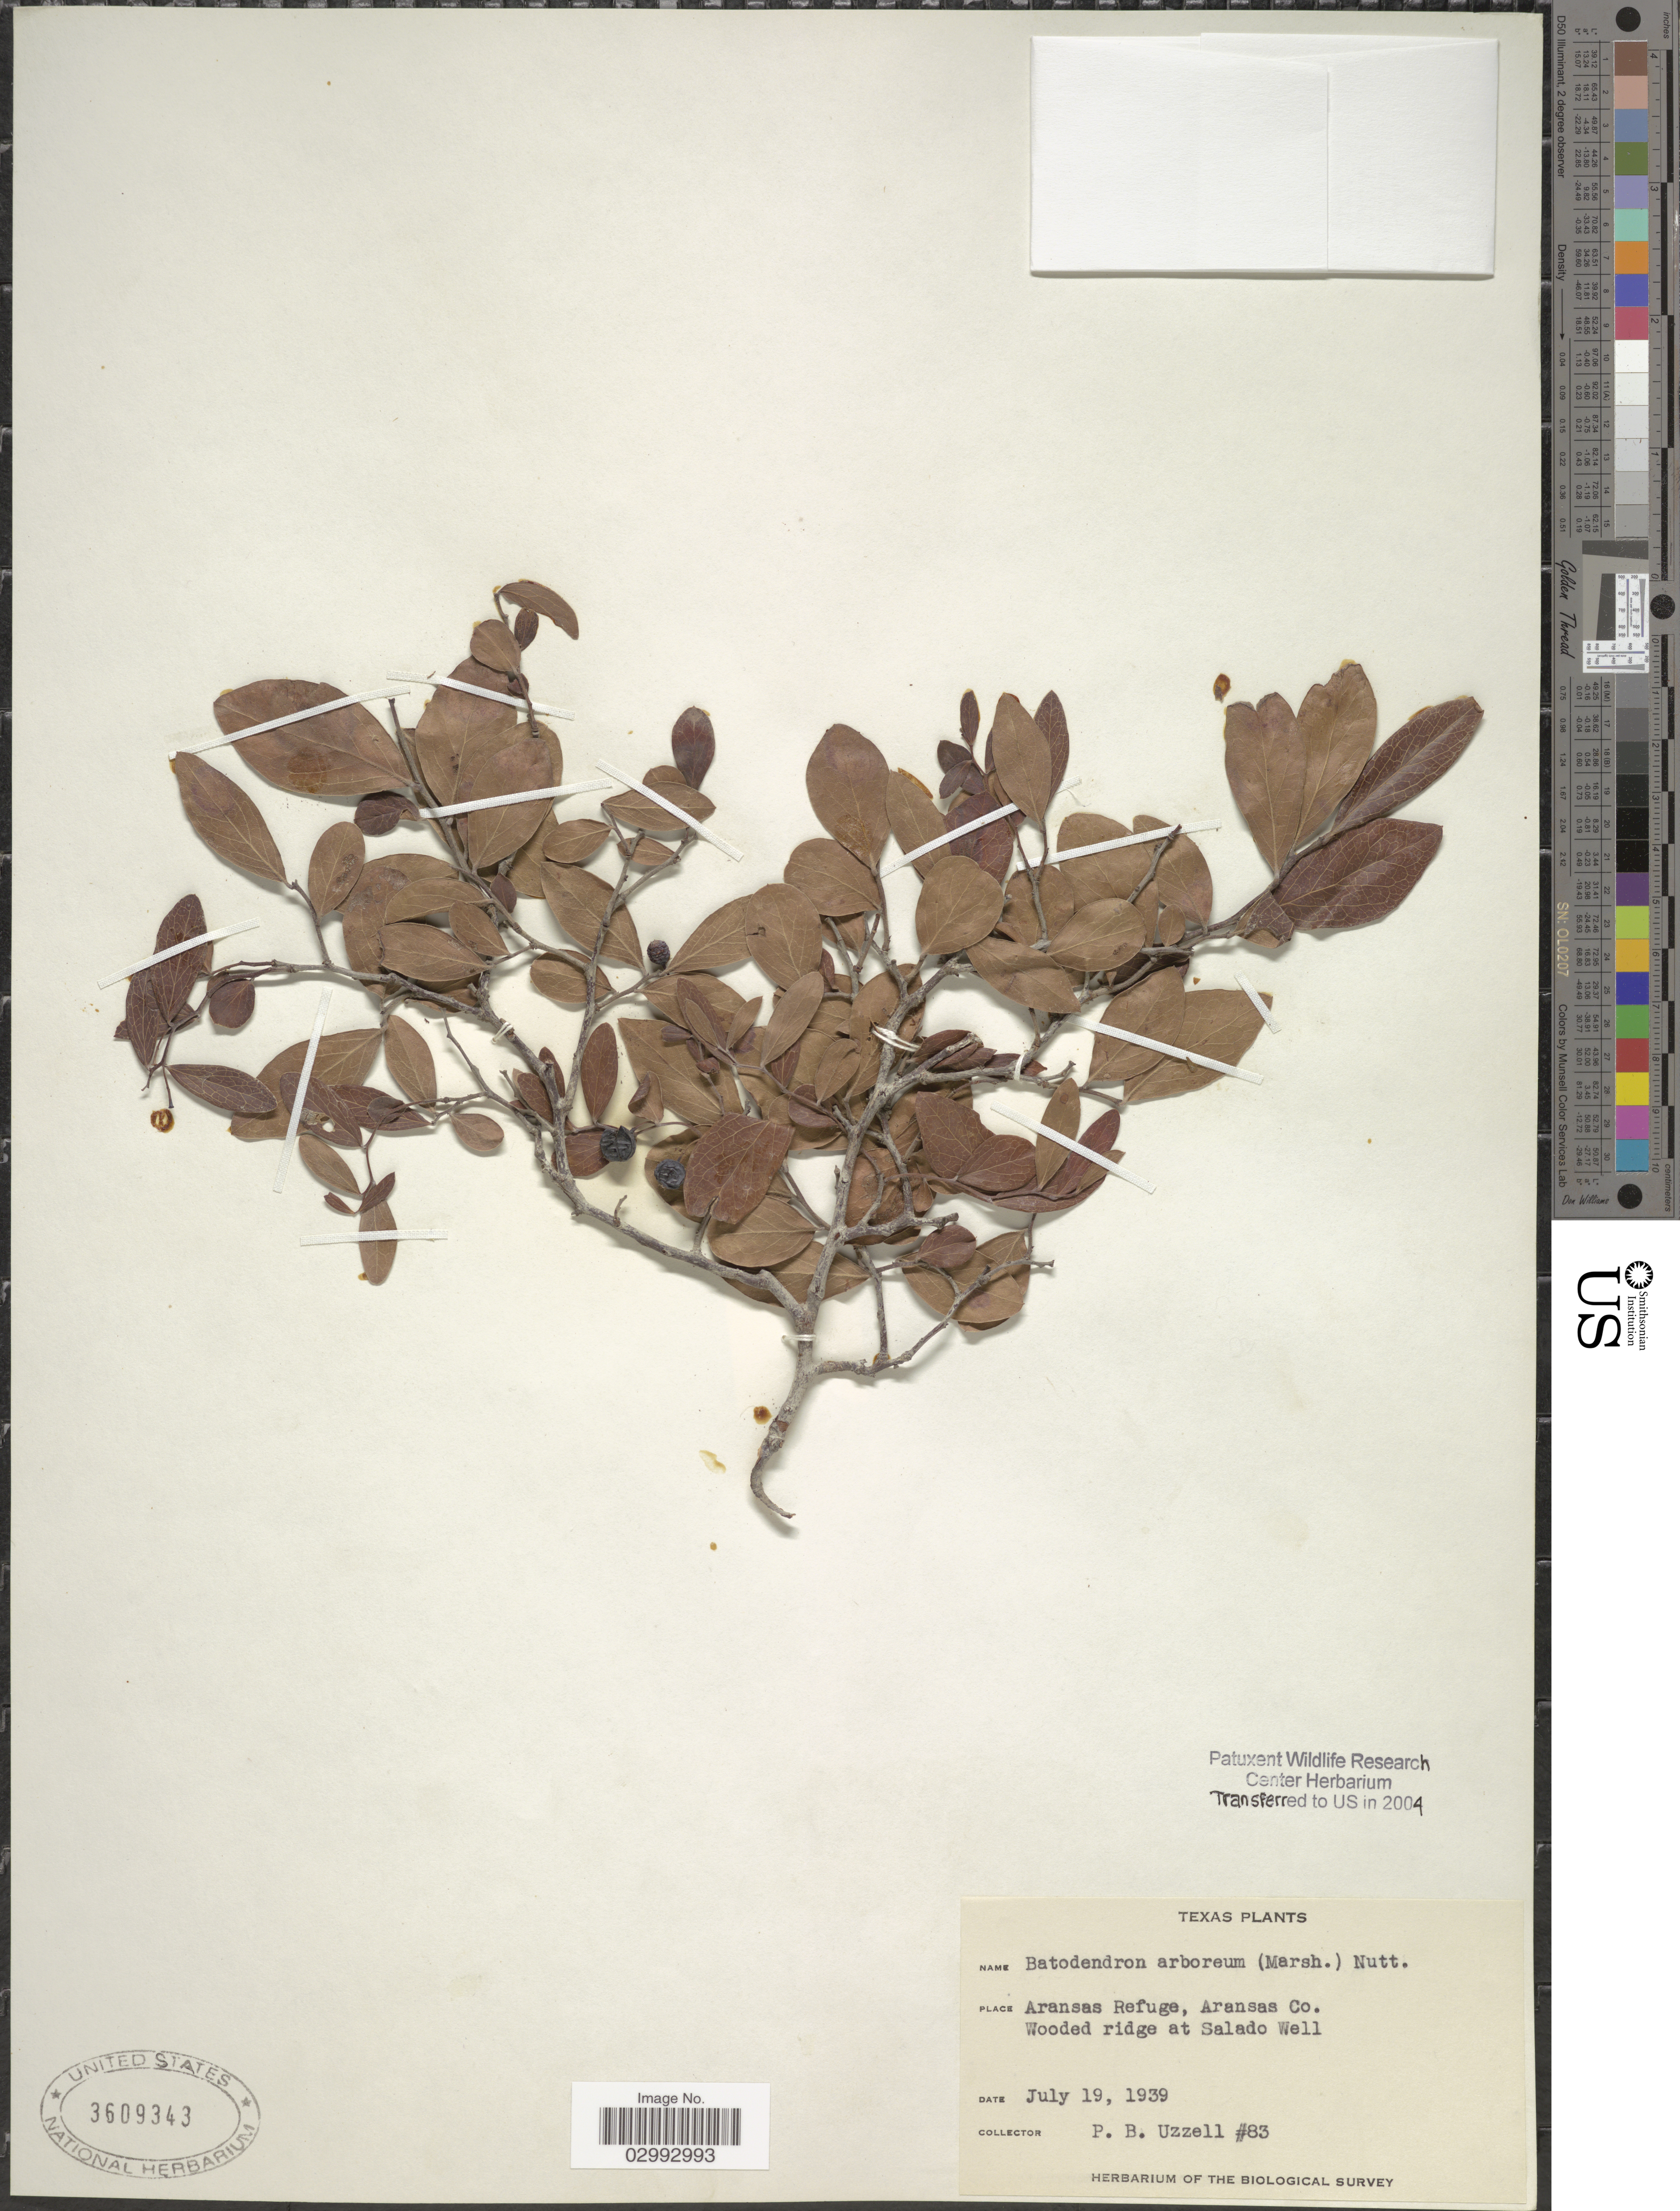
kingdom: Plantae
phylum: Tracheophyta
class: Magnoliopsida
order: Ericales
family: Ericaceae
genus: Batodendron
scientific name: Batodendron arboreum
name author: Nutt.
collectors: P. Uzzell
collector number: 83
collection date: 1939-07-19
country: United States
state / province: Texas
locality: Aransas Refuge, Aransas Co. Wooded ridge at Salado Well.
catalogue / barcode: US 3609343